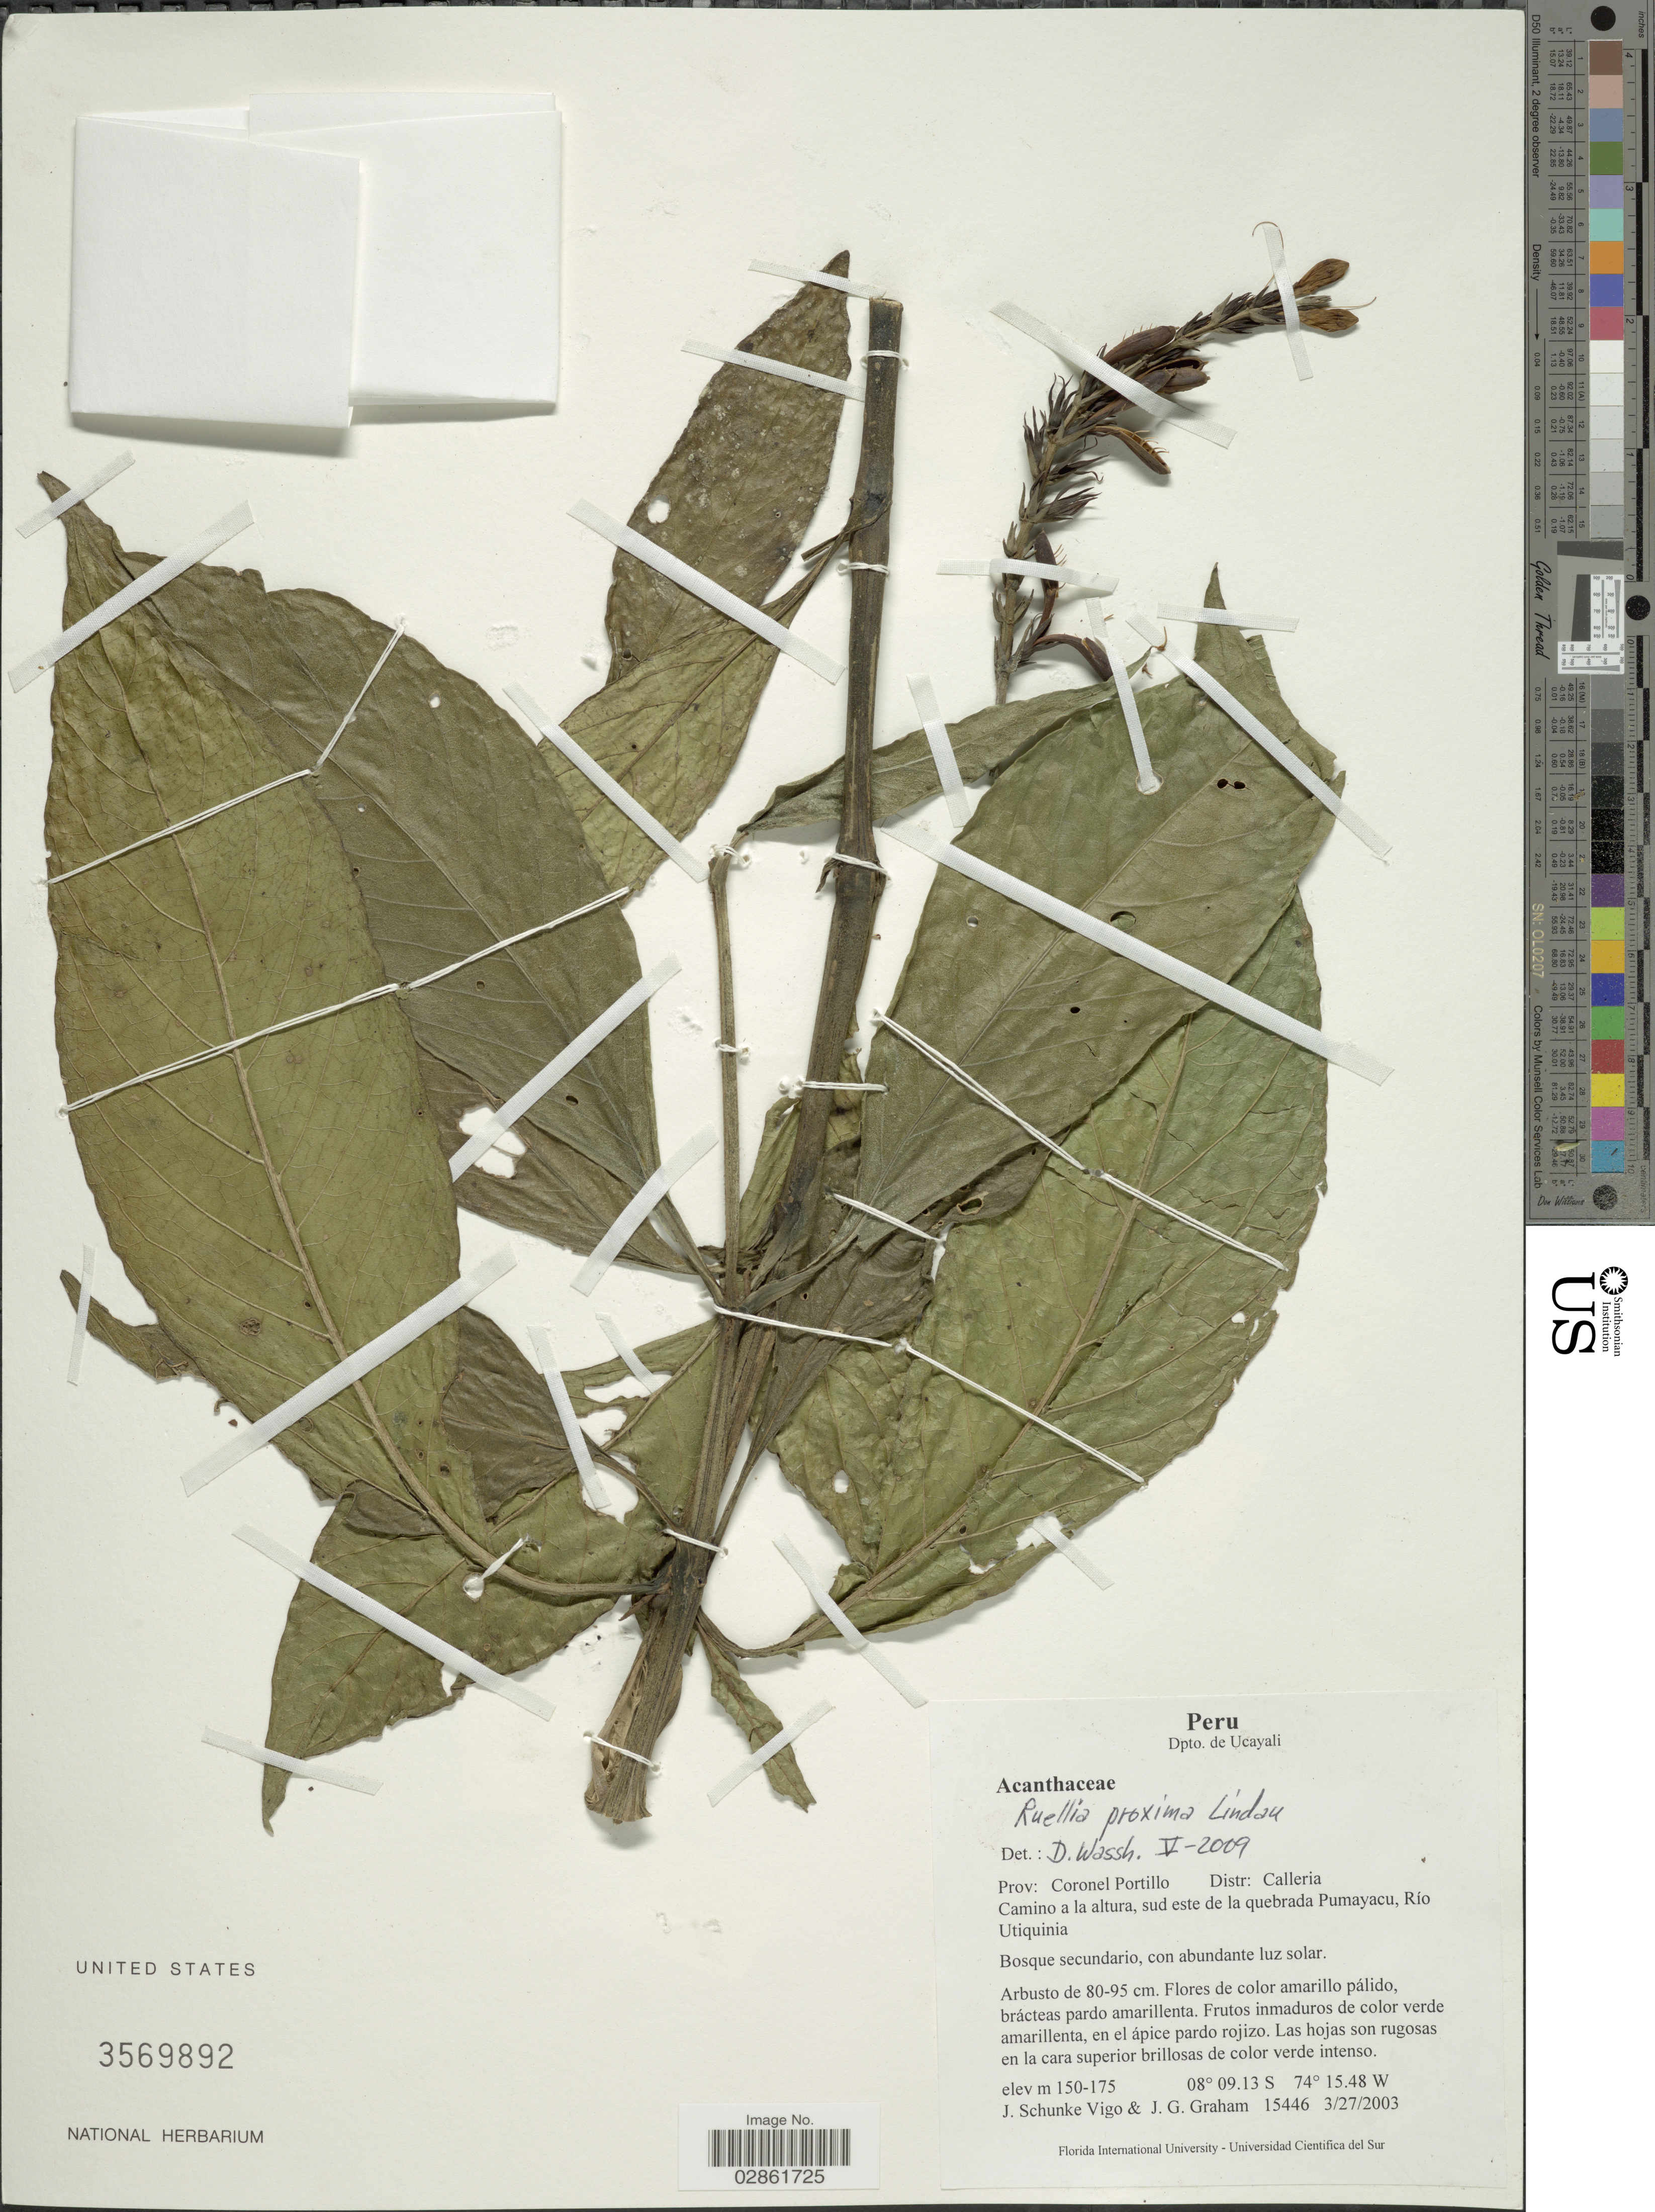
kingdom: Plantae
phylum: Tracheophyta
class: Magnoliopsida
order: Lamiales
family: Acanthaceae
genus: Ruellia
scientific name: Ruellia proxima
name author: Lindau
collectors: J. Schunke Vigo & J. Graham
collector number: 15446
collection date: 2003-03-27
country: Peru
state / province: Ucayali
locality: Dpto. de Ucayali. Prov: Coronel Portillo. Distr: Calleria. Camino a la altura, sud este de la quebrada Pumayacu, Río Utiquinia.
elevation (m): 150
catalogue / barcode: US 3569892